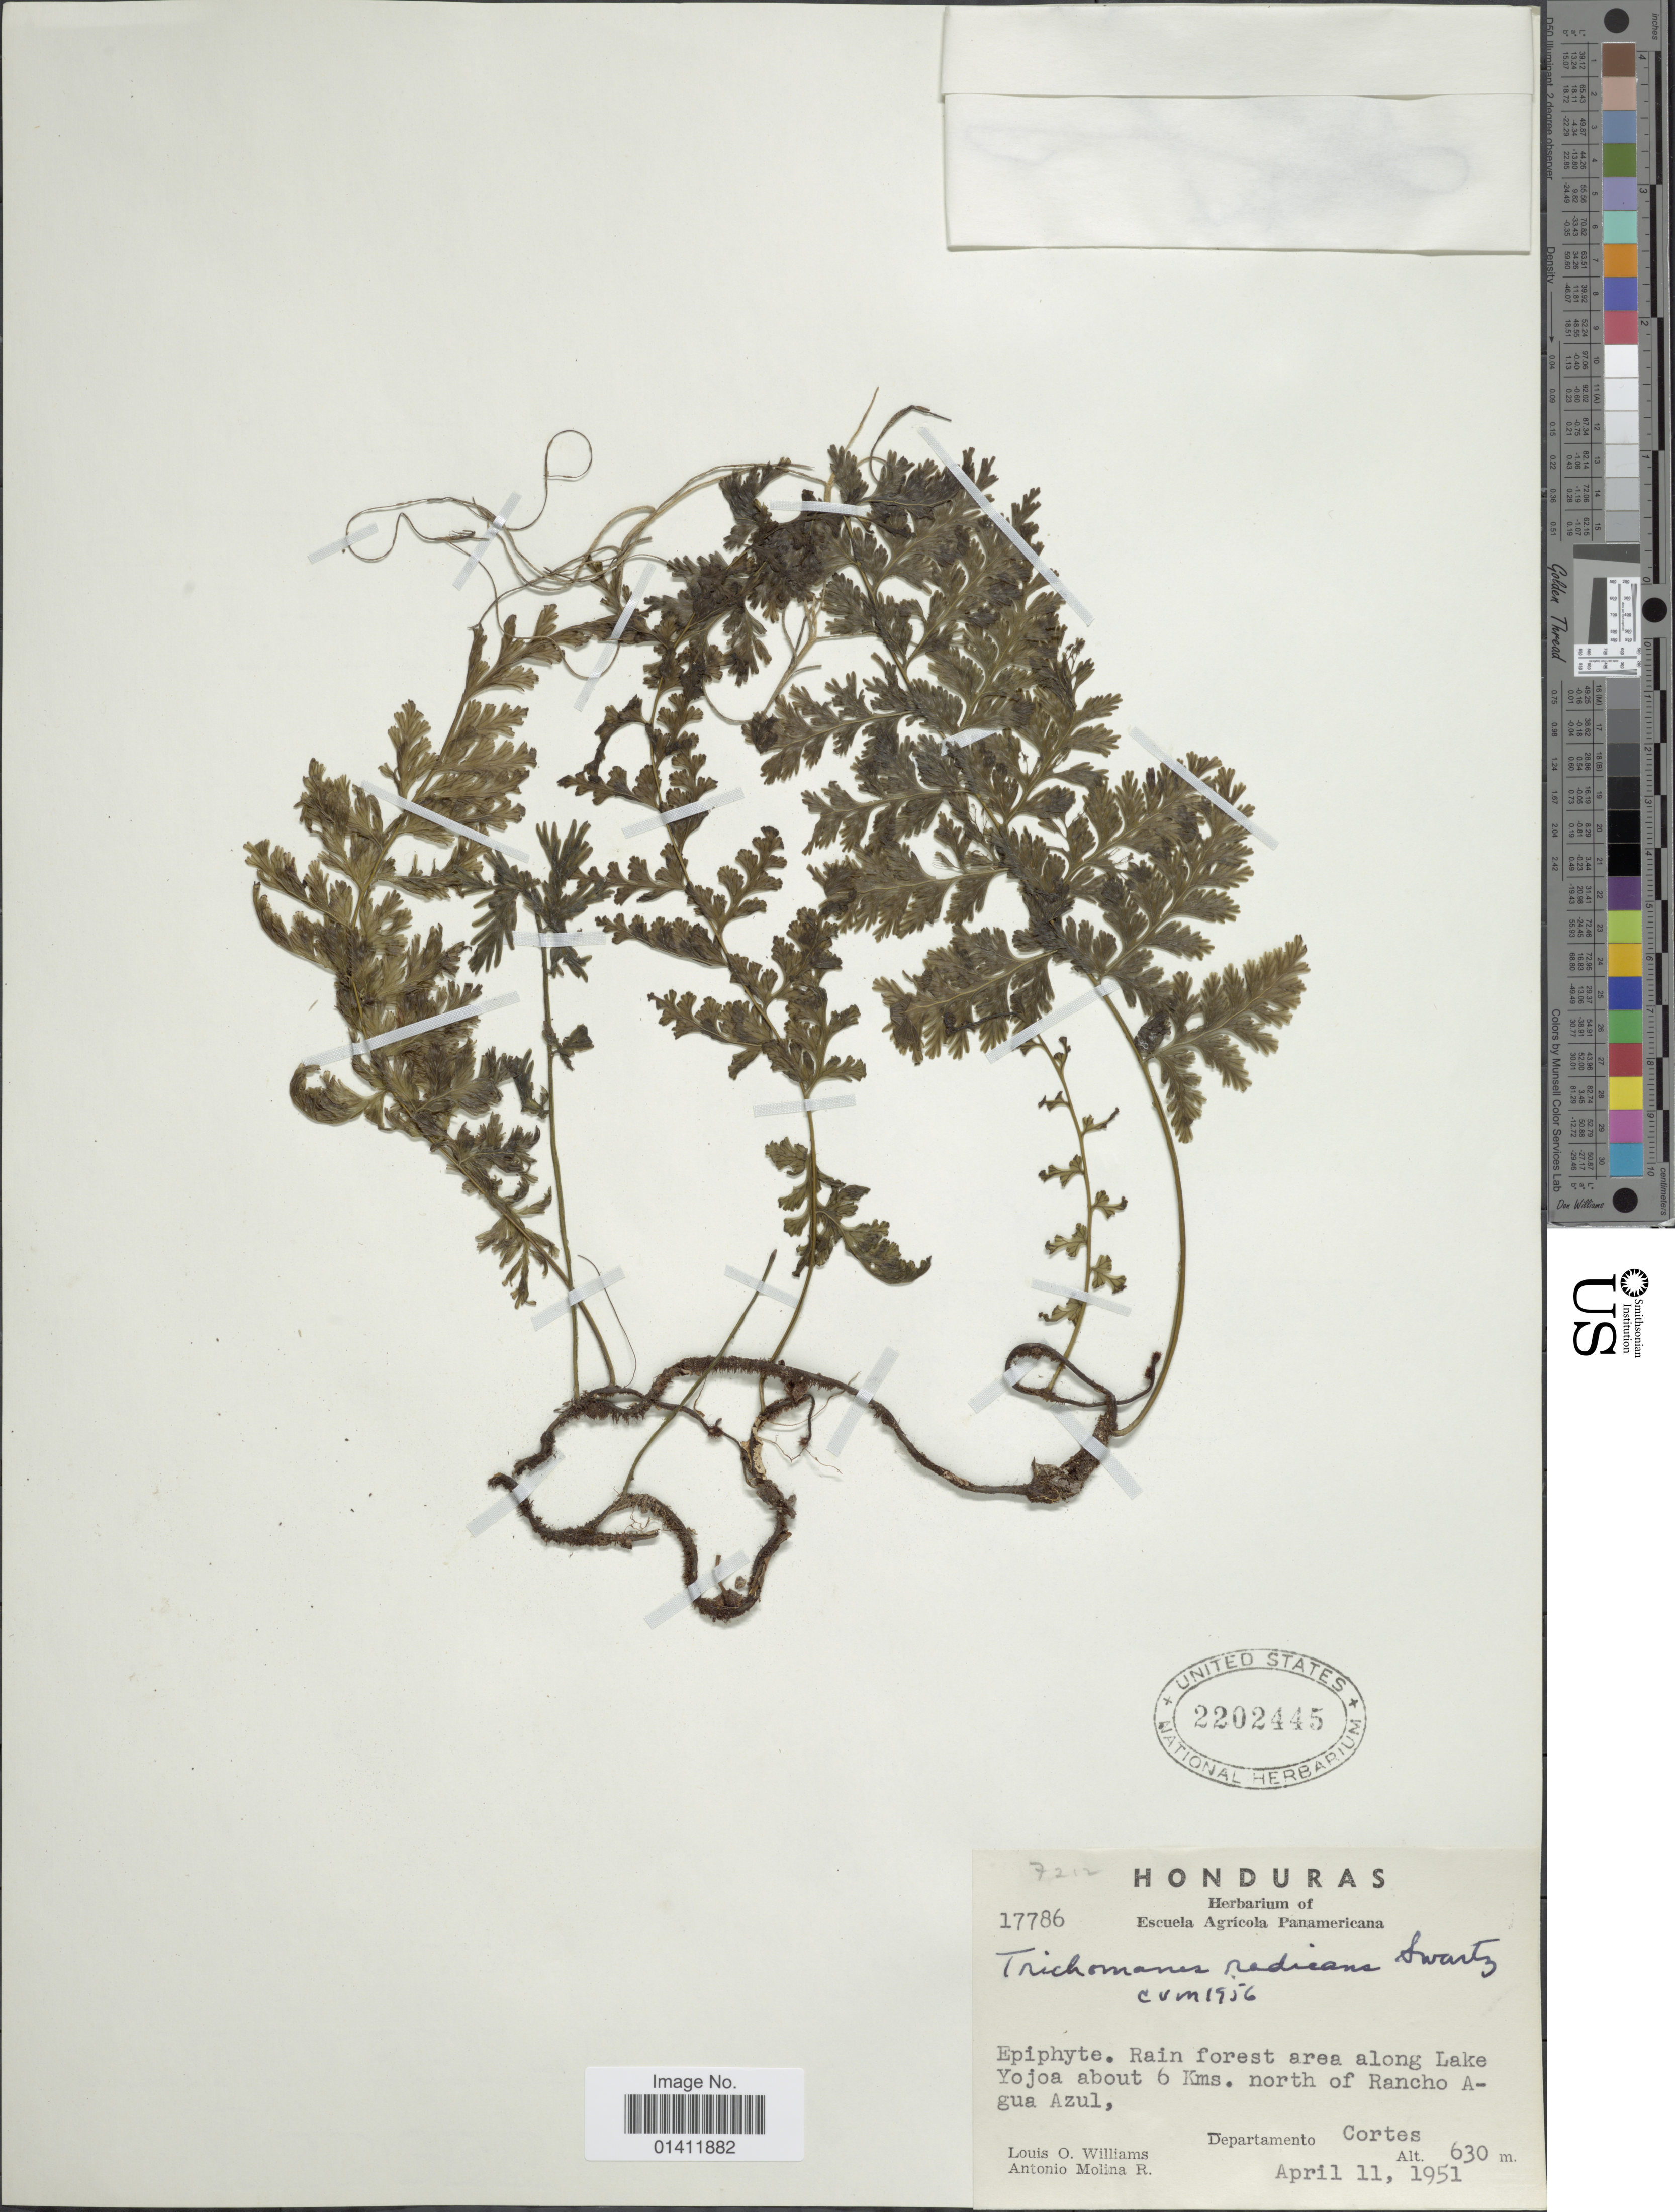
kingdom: Plantae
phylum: Tracheophyta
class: Polypodiopsida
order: Hymenophyllales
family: Hymenophyllaceae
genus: Vandenboschia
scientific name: Vandenboschia radicans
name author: (Sw.) Copel.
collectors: L. O. Williams & A. Molina R.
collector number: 17786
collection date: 1951-04-22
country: Honduras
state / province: Cortés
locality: Rain forest area along Lake Yojoa about 6 kms. north of Rancho Agua Azul. Departamento Cortes.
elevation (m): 630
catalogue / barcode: US 2202445